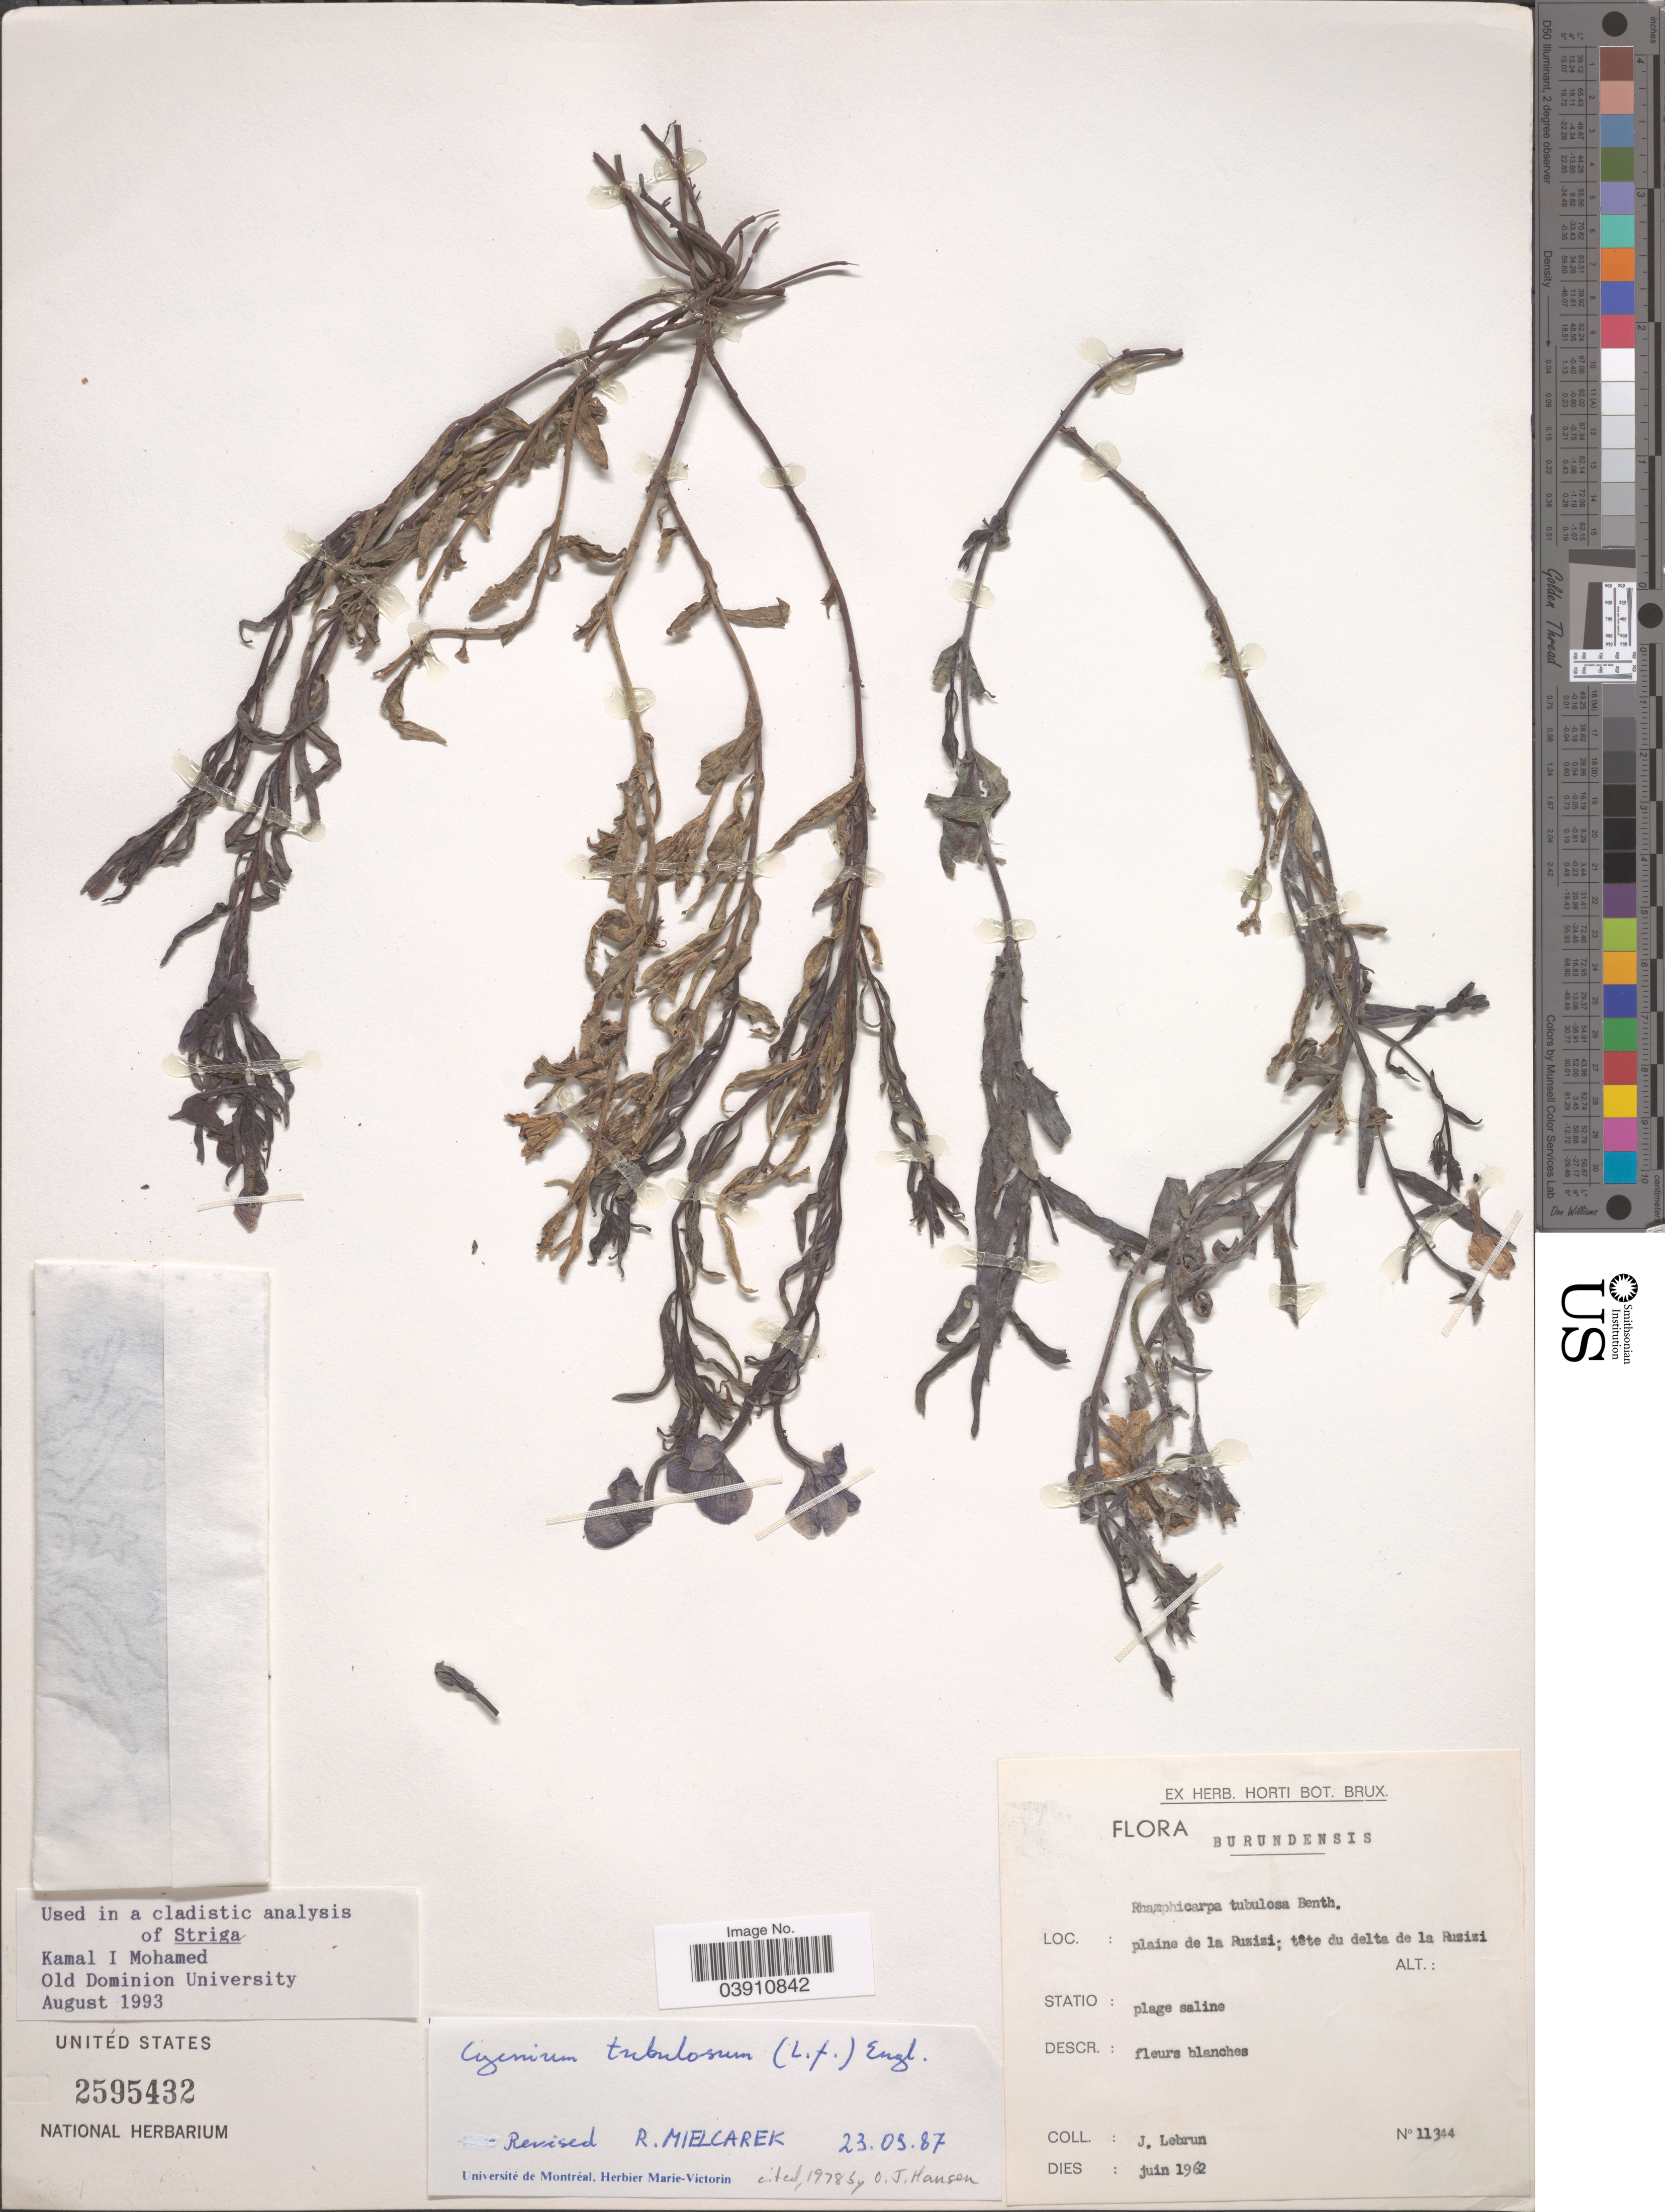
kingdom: Plantae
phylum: Tracheophyta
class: Magnoliopsida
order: Lamiales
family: Orobanchaceae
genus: Cycnium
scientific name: Cycnium tubulosum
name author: (L. f.) Engl.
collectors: J. A. Lebrun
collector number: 11344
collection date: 1962-06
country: Burundi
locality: Burundensis. Plaine de la Ruzizi; tête du delta de la Ruzizi.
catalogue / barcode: US 2595432